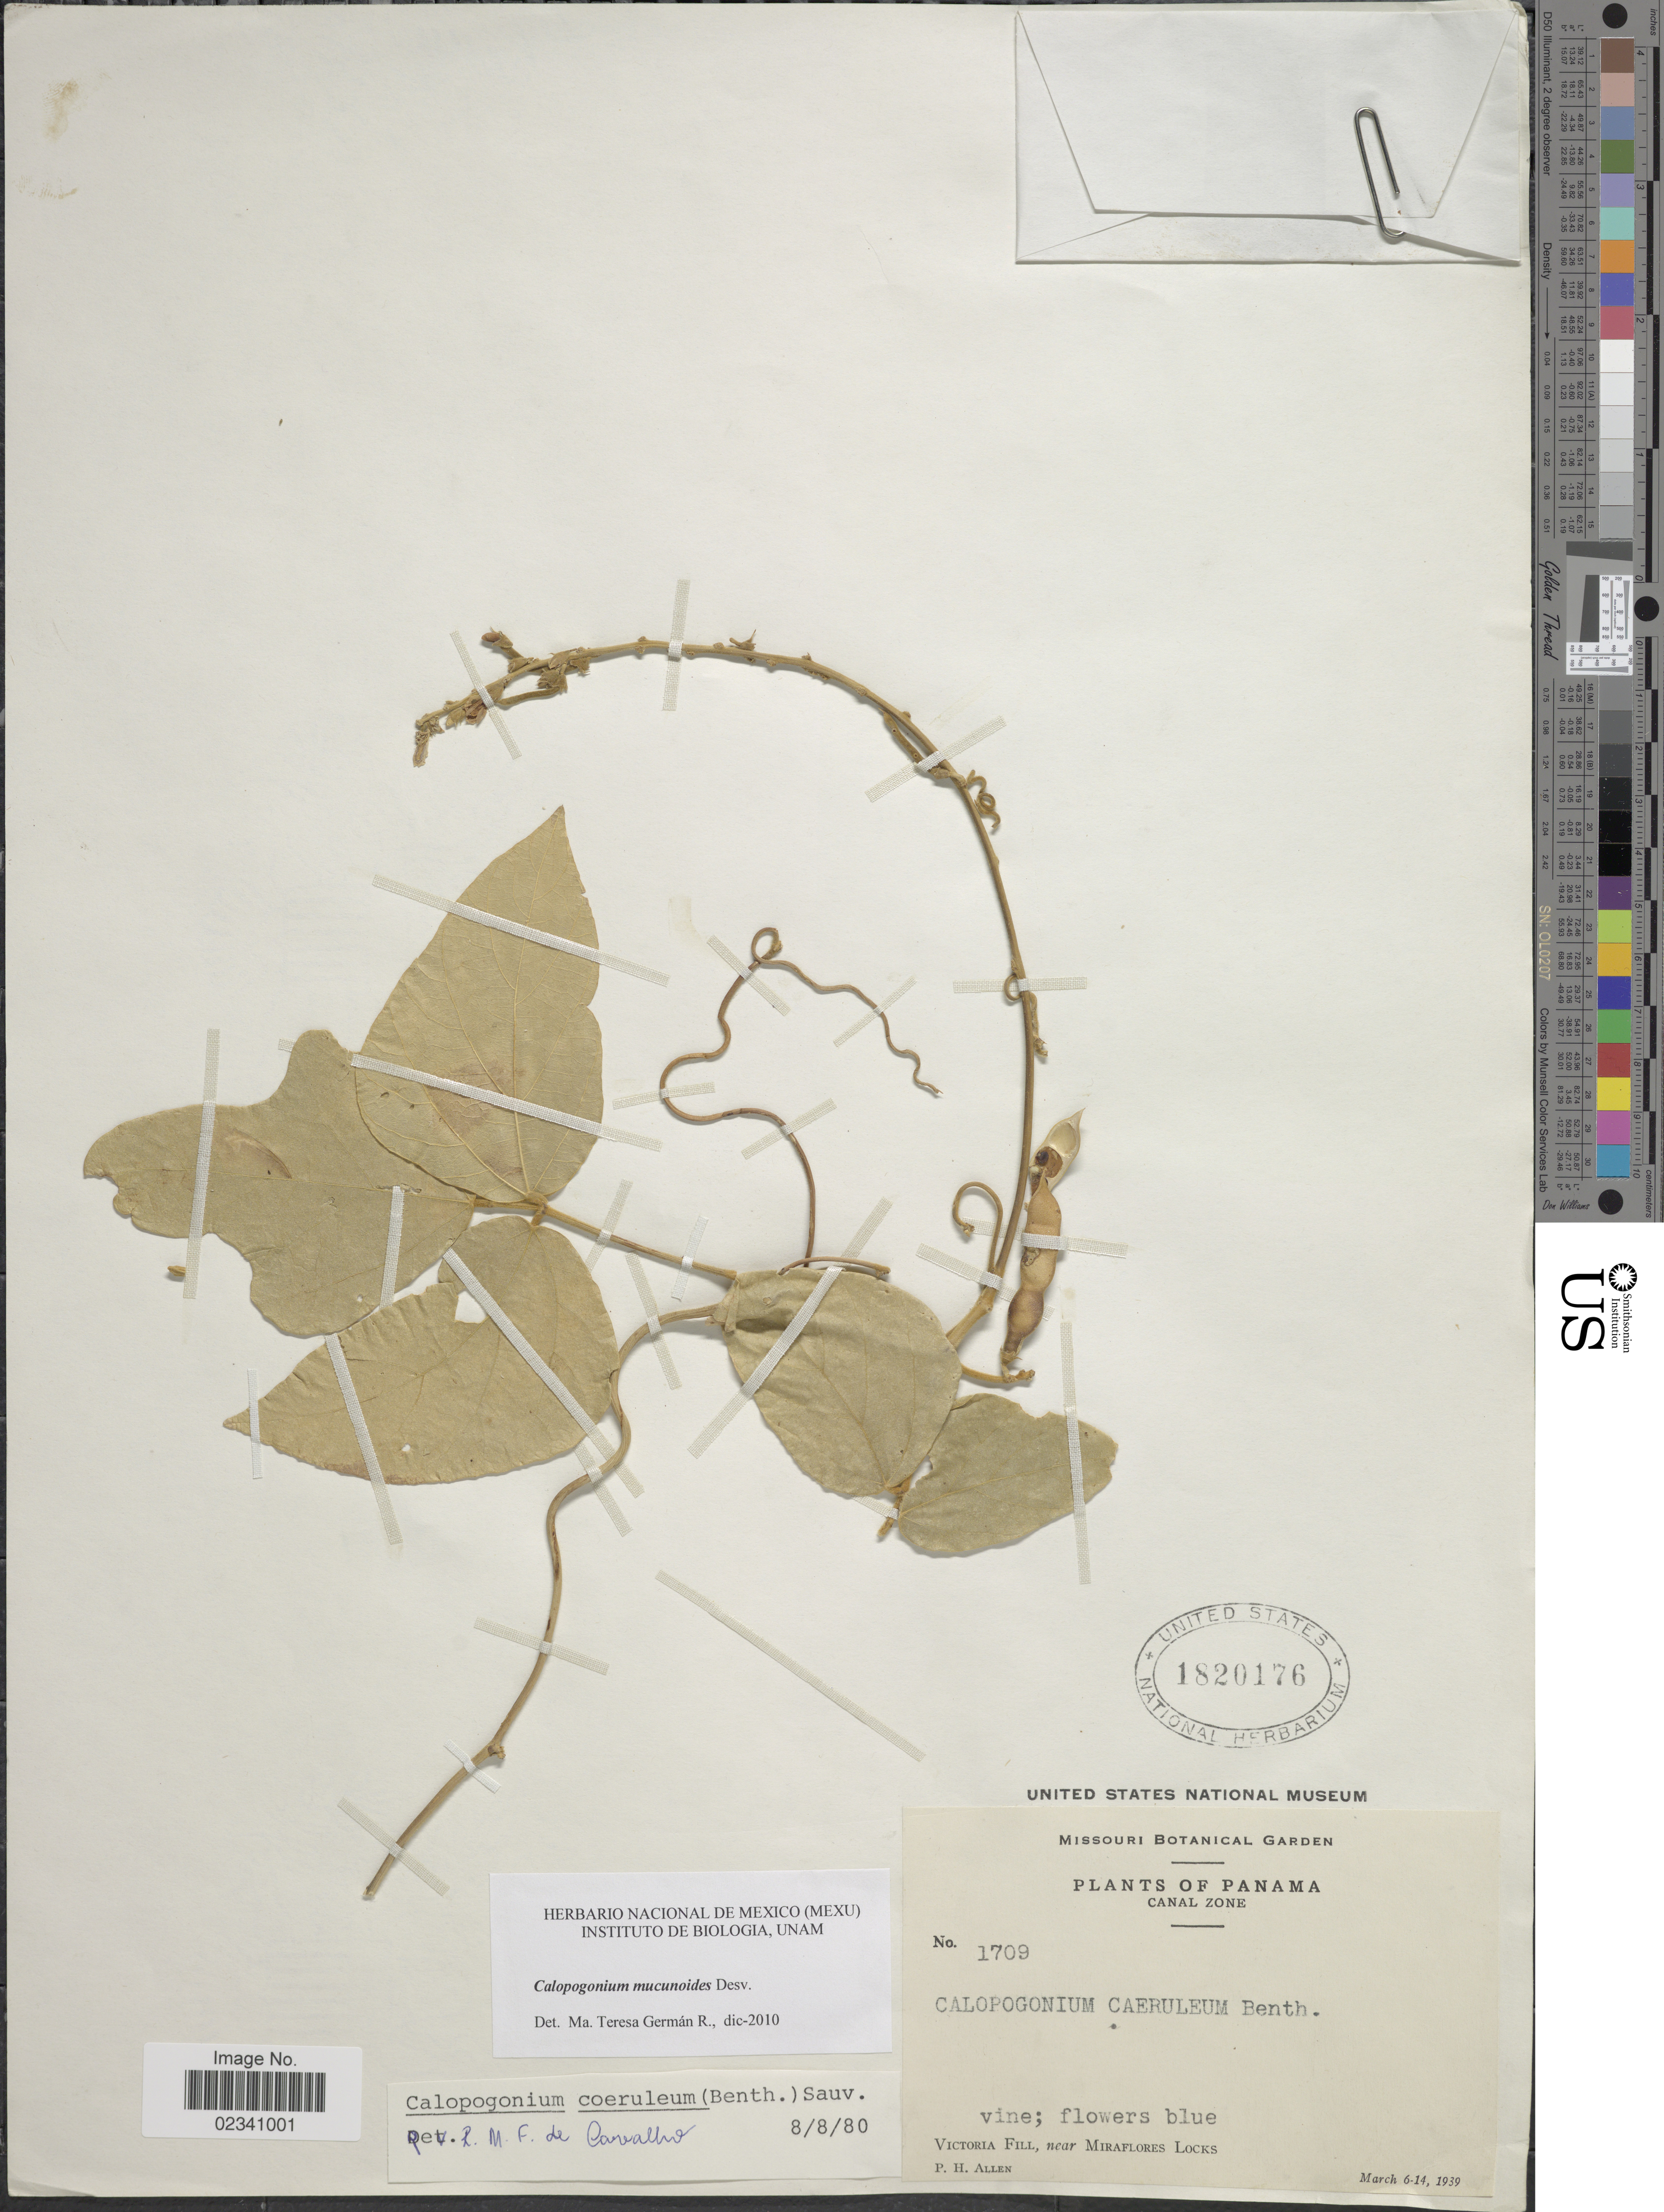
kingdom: Plantae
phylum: Tracheophyta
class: Magnoliopsida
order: Fabales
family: Fabaceae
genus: Calopogonium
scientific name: Calopogonium mucunoides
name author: Desv.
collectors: P. H. Allen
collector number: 1709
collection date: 1939-03-06/1939-03-14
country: Panama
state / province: Panamá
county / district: Canal Zone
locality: Canal Zone. Victoria Fill, near Miraflores Locks.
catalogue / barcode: US 1820176